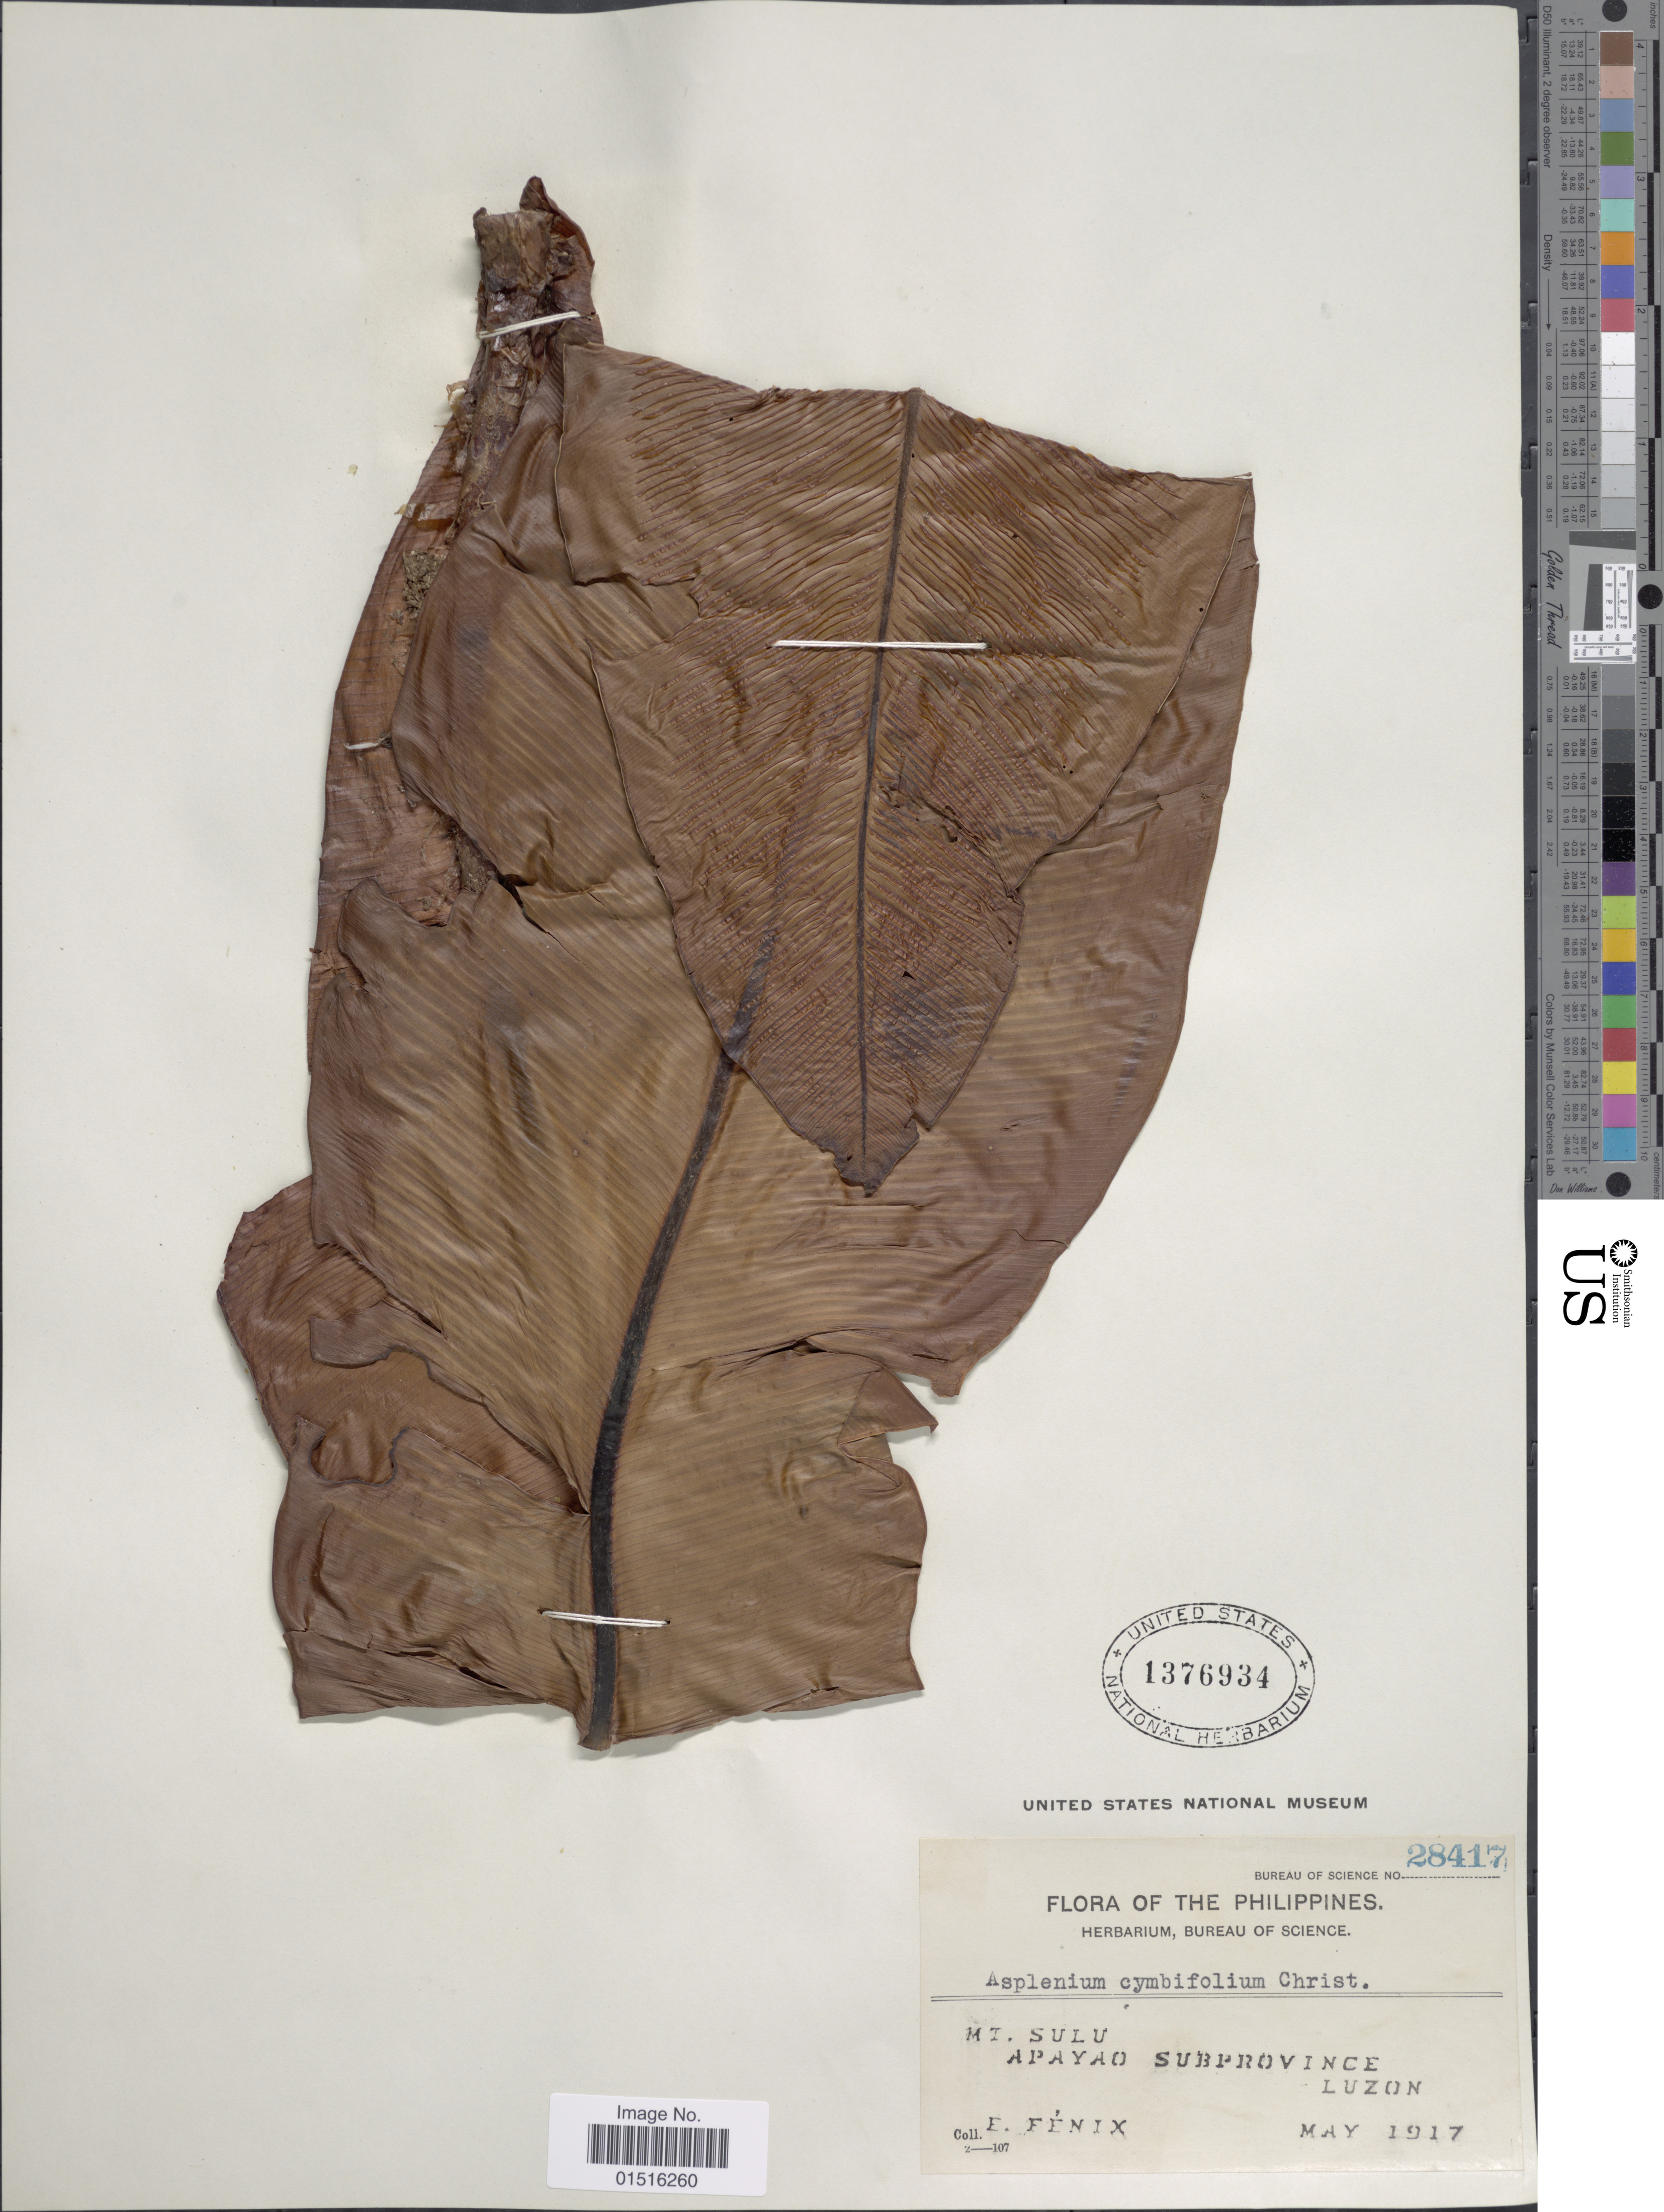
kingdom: Plantae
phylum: Tracheophyta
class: Polypodiopsida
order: Polypodiales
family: Aspleniaceae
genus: Asplenium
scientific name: Asplenium cymbifolium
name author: Christ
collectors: E. Fenix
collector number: Bureau of Science 28417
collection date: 1917-05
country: Philippines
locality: Mt, Sulu, Apayao, Subprovince Luzon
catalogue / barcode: US 1376934